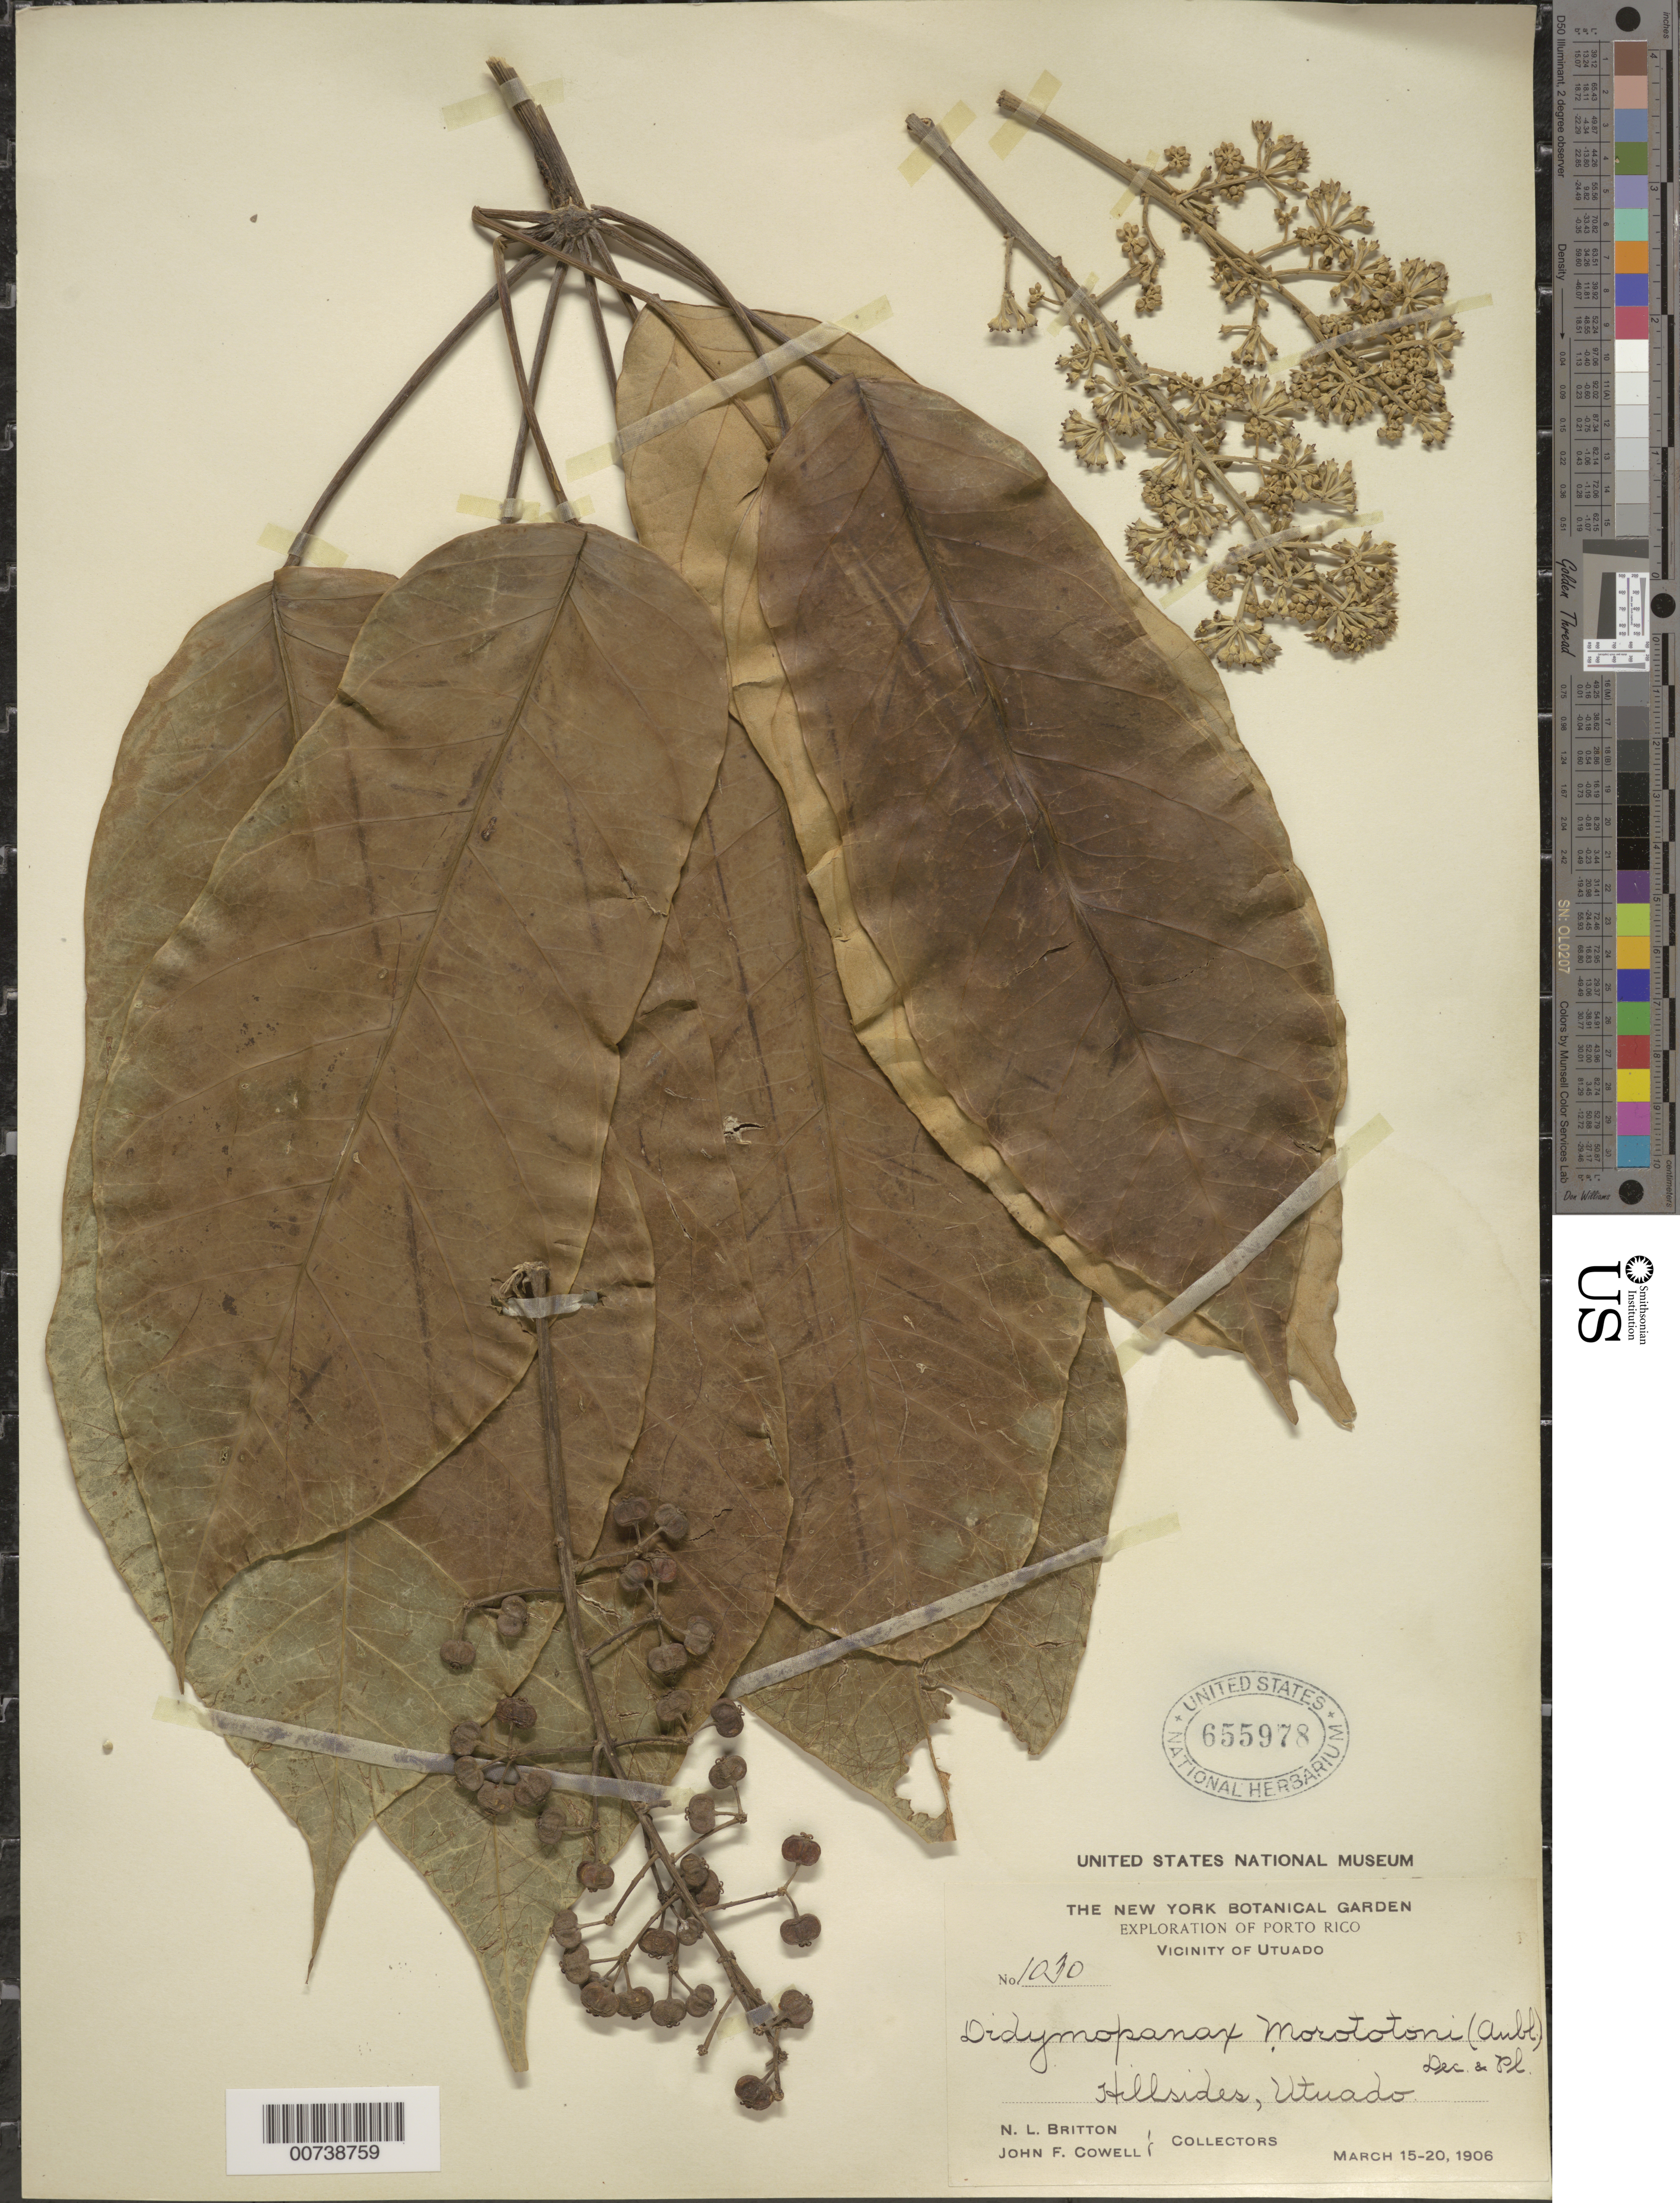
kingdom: Plantae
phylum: Tracheophyta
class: Magnoliopsida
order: Apiales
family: Araliaceae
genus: Schefflera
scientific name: Schefflera morototoni (Aubl.) Maguire, Steyerm. & Frodin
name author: (Aubl.) Maguire et al.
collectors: N. Britton & J. F. Cowell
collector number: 1030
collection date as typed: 15 Mar 1906 to 20 Mar 1906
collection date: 1906-03-15/1906-03-20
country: Puerto Rico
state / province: Utuado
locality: Utuado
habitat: Hillsides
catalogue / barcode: US 655978